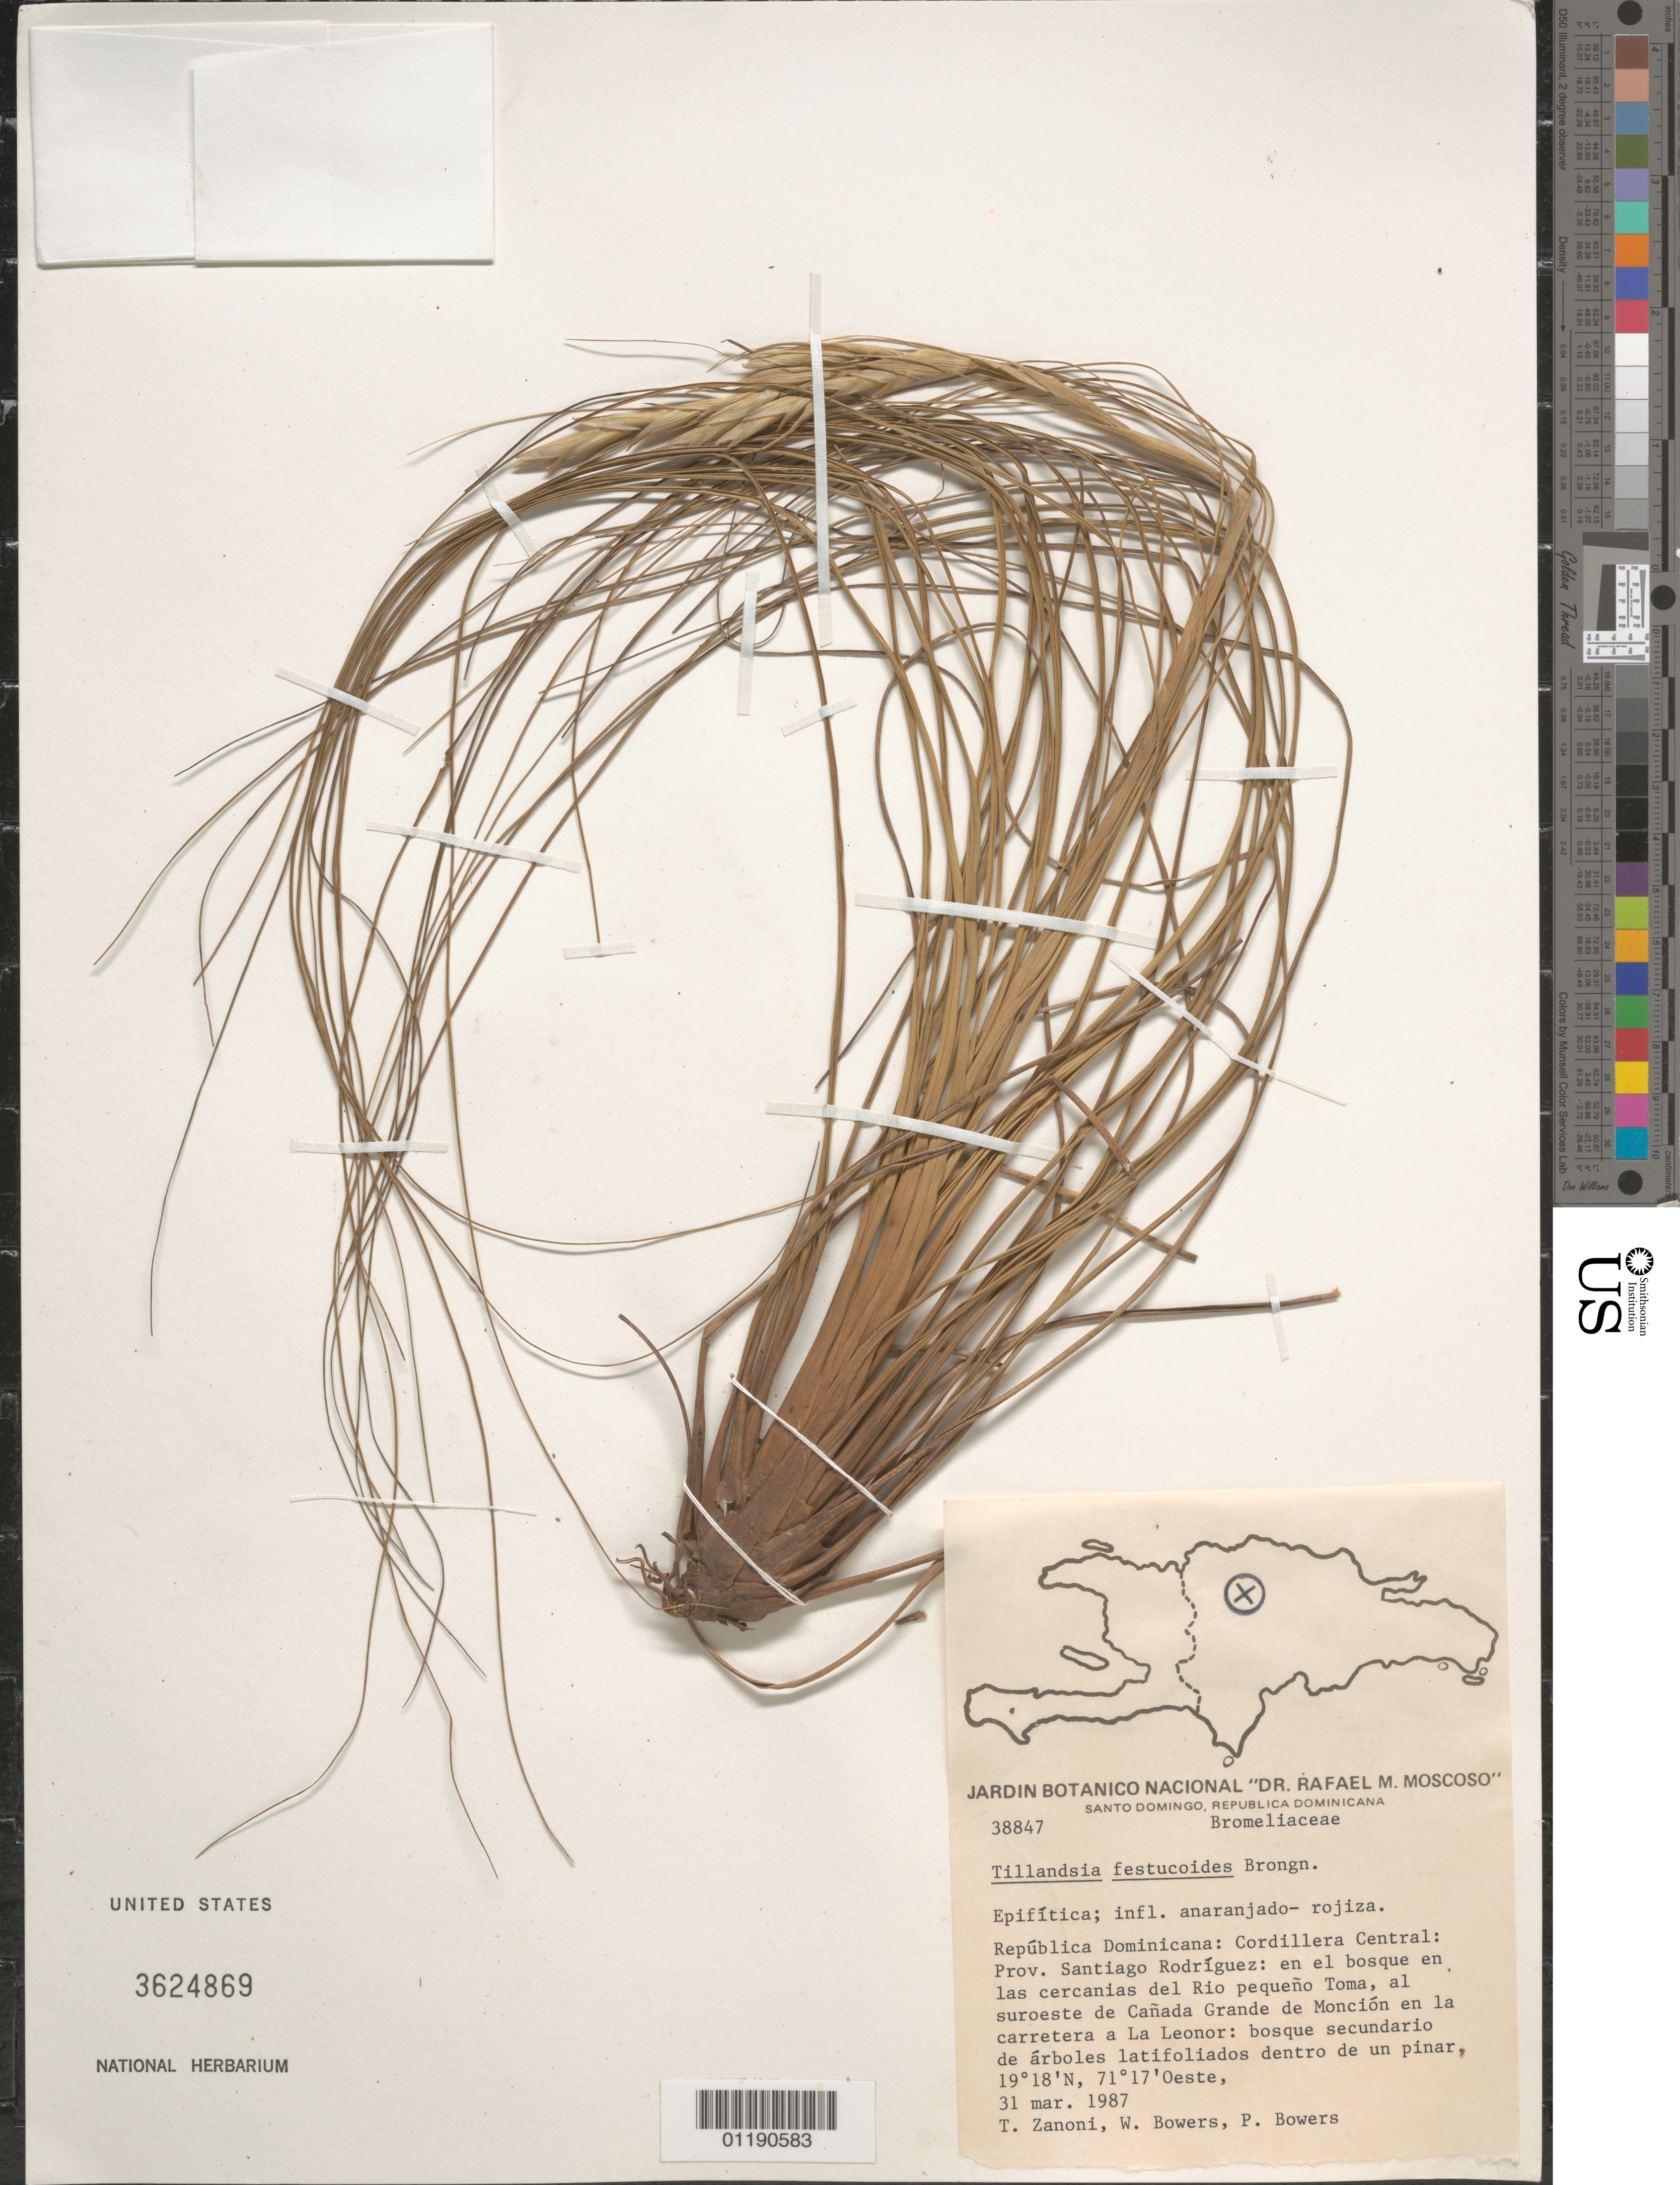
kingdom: Plantae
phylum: Tracheophyta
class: Liliopsida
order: Poales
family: Bromeliaceae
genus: Tillandsia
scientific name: Tillandsia festucoides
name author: Brongn. ex Mez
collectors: T. A. Zanoni, W. Bowers & P. Bowers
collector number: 38847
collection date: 1987-03-31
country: Dominican Republic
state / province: Santiago Rodríguez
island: Hispaniola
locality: Cordillera Central: Nearby the little Toma River, SW of Cañada Grande de Monción on the road to La Leonor.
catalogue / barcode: US 3624869